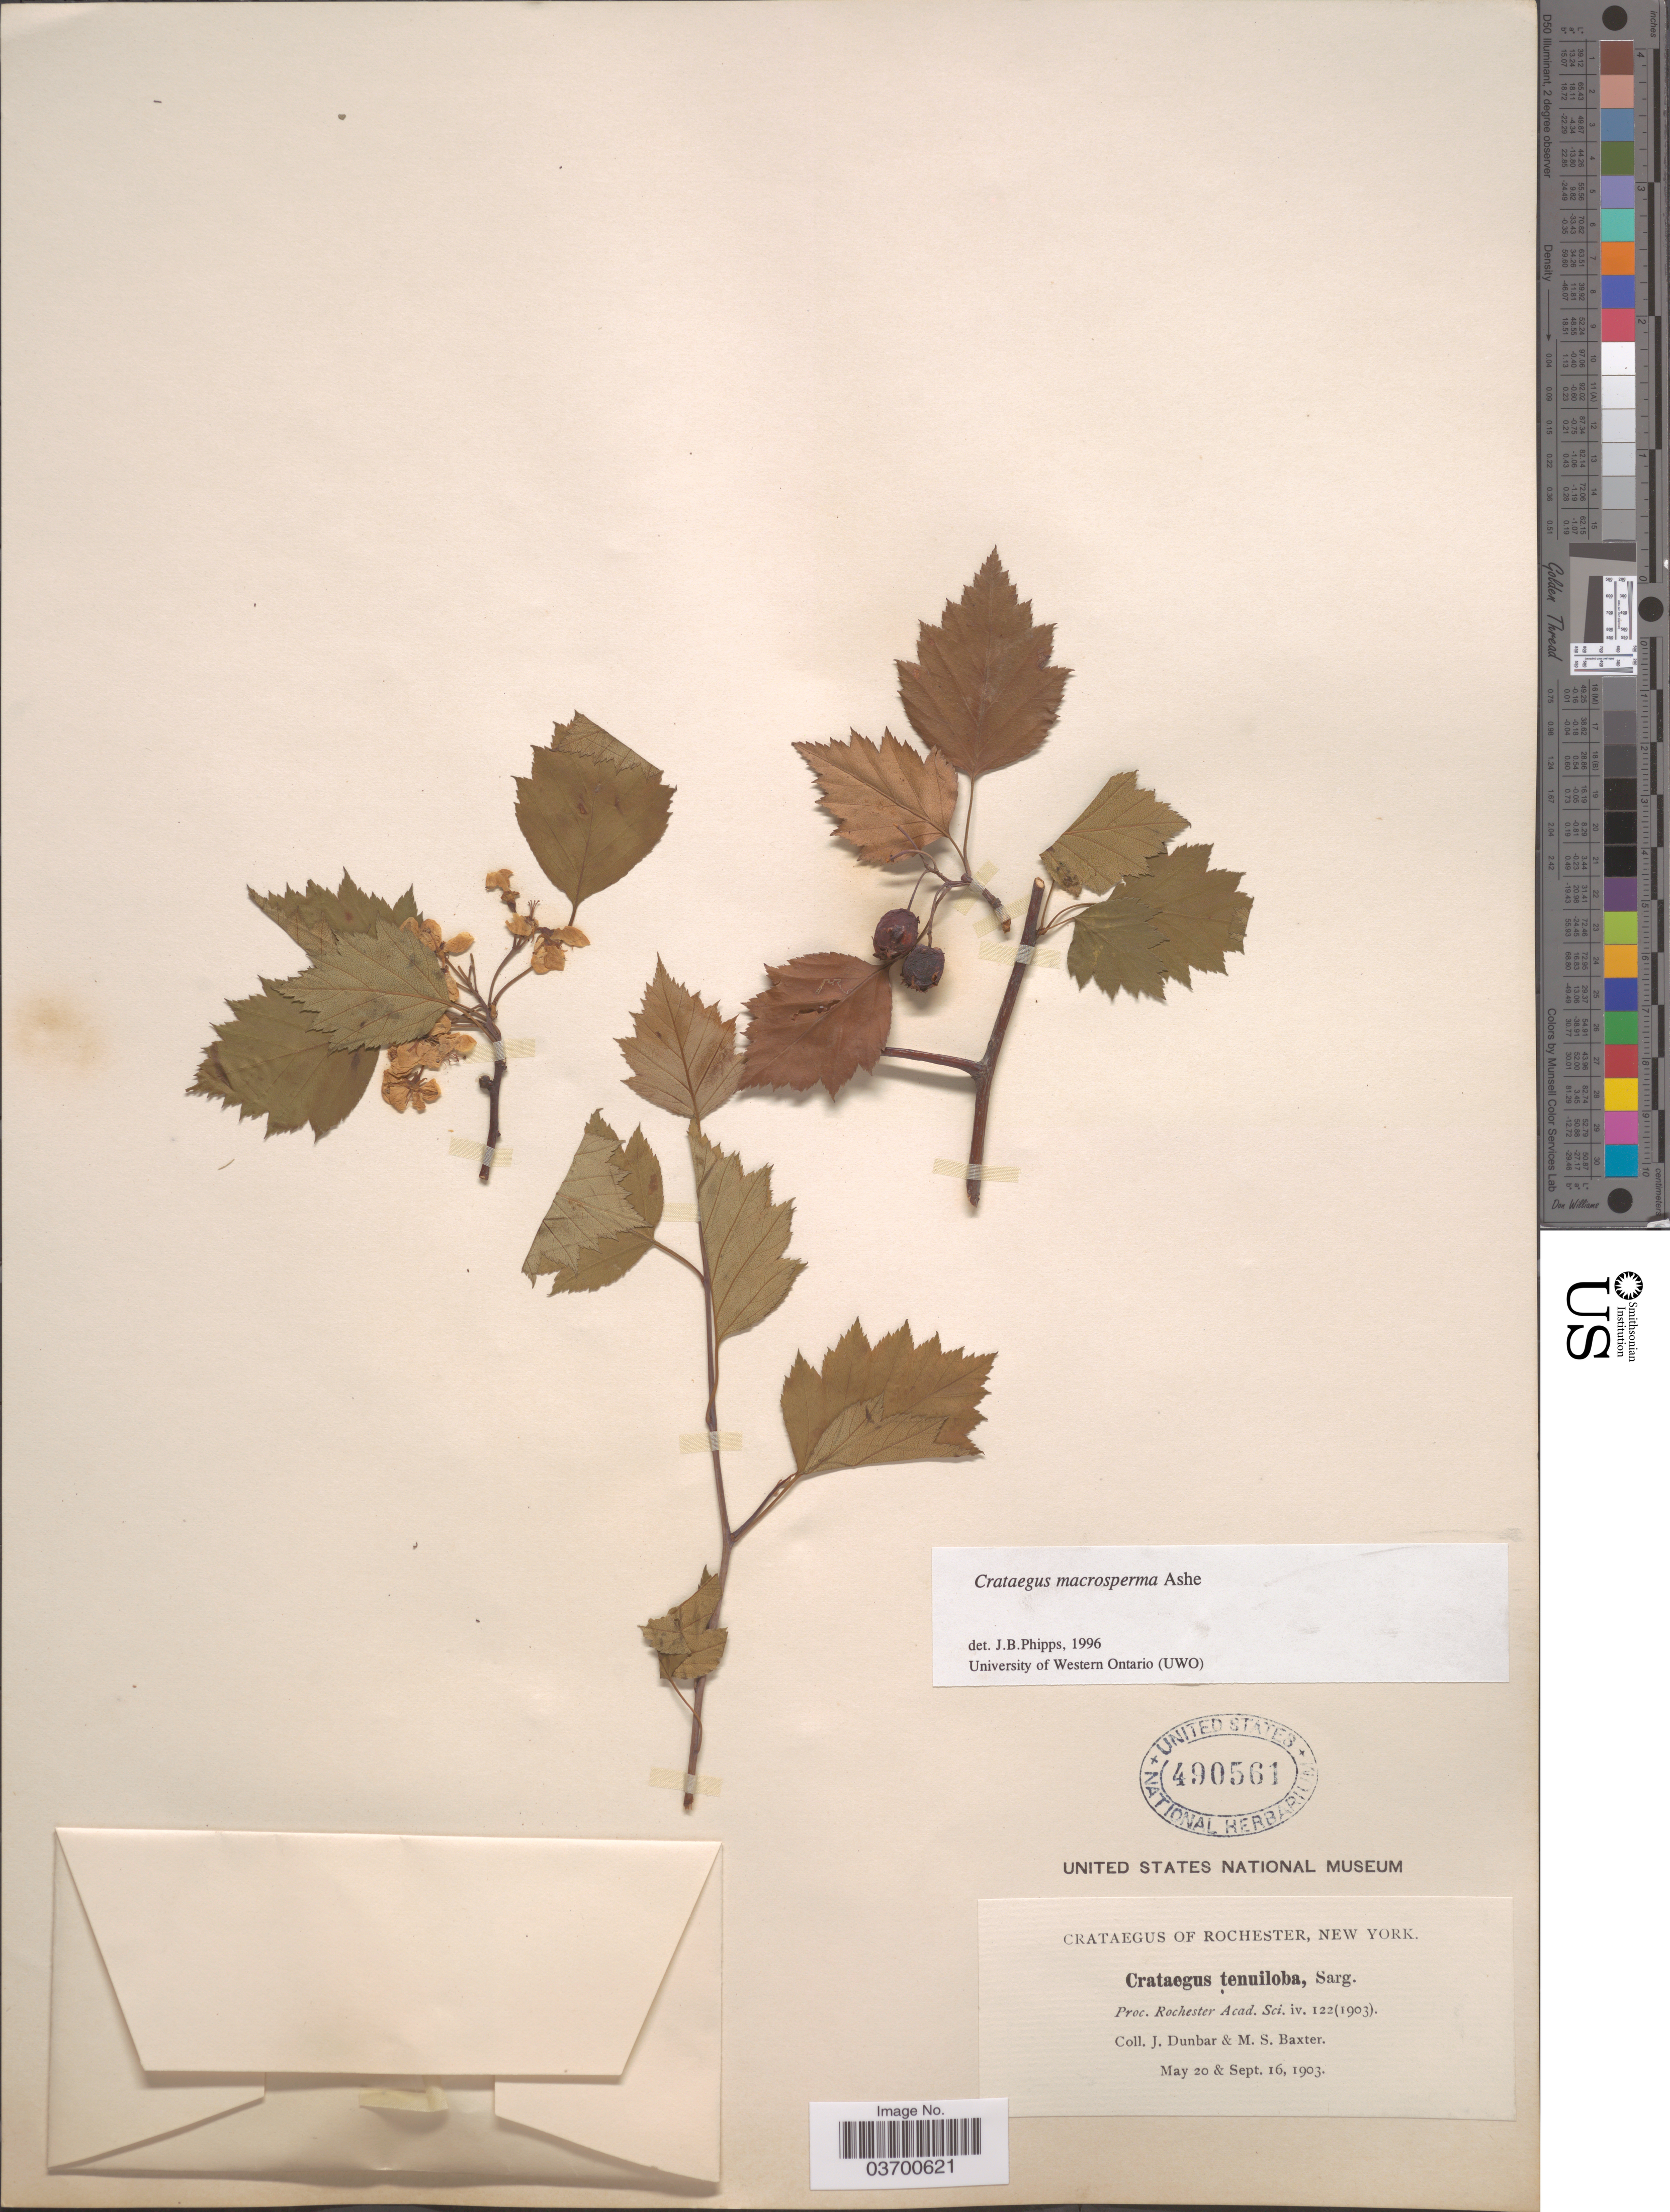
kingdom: Plantae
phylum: Tracheophyta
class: Magnoliopsida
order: Rosales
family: Rosaceae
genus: Crataegus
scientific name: Crataegus macrosperma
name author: Ashe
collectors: J. Dunbar & M. Baxter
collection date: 1903-05-20/1903-09-16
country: United States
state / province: New York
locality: Rochester.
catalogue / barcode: US 490561